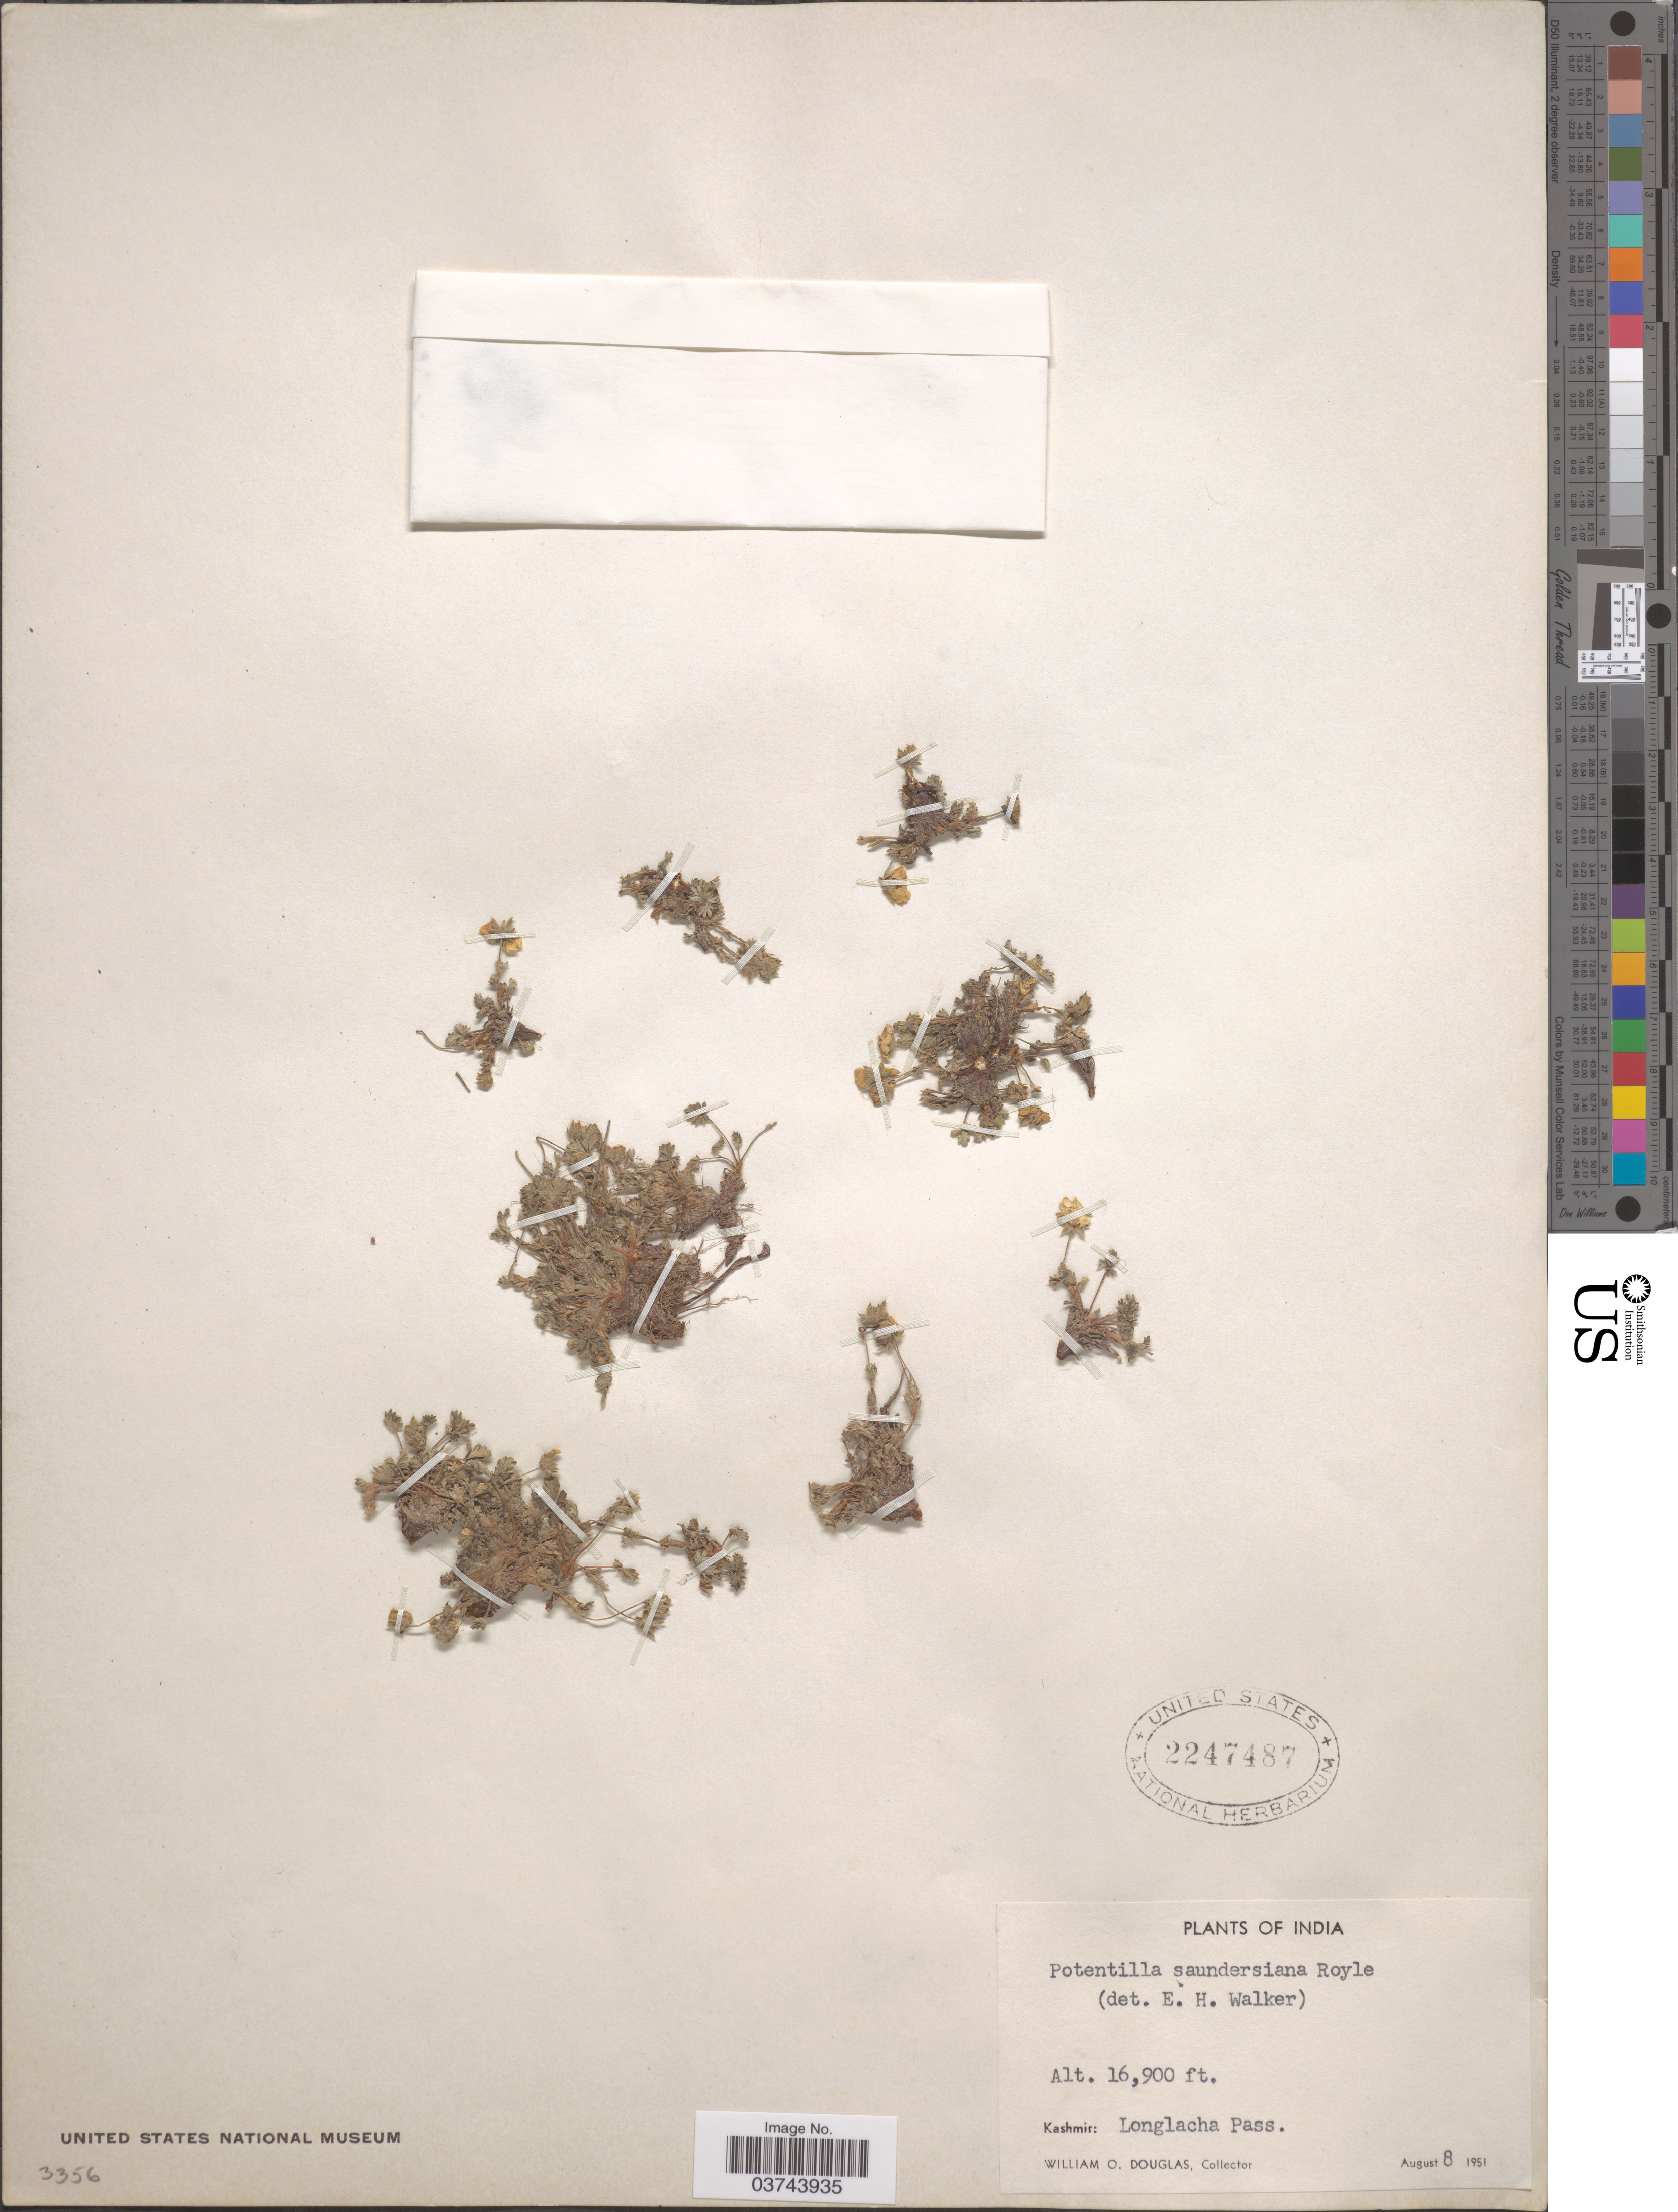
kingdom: Plantae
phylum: Tracheophyta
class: Magnoliopsida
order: Rosales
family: Rosaceae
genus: Potentilla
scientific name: Potentilla saundersiana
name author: Royle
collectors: W. Douglas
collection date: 1951-08-08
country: India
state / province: Jammu and Kashmir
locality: Kashmir: Longlacha Pass.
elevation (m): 5151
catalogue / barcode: US 2247487